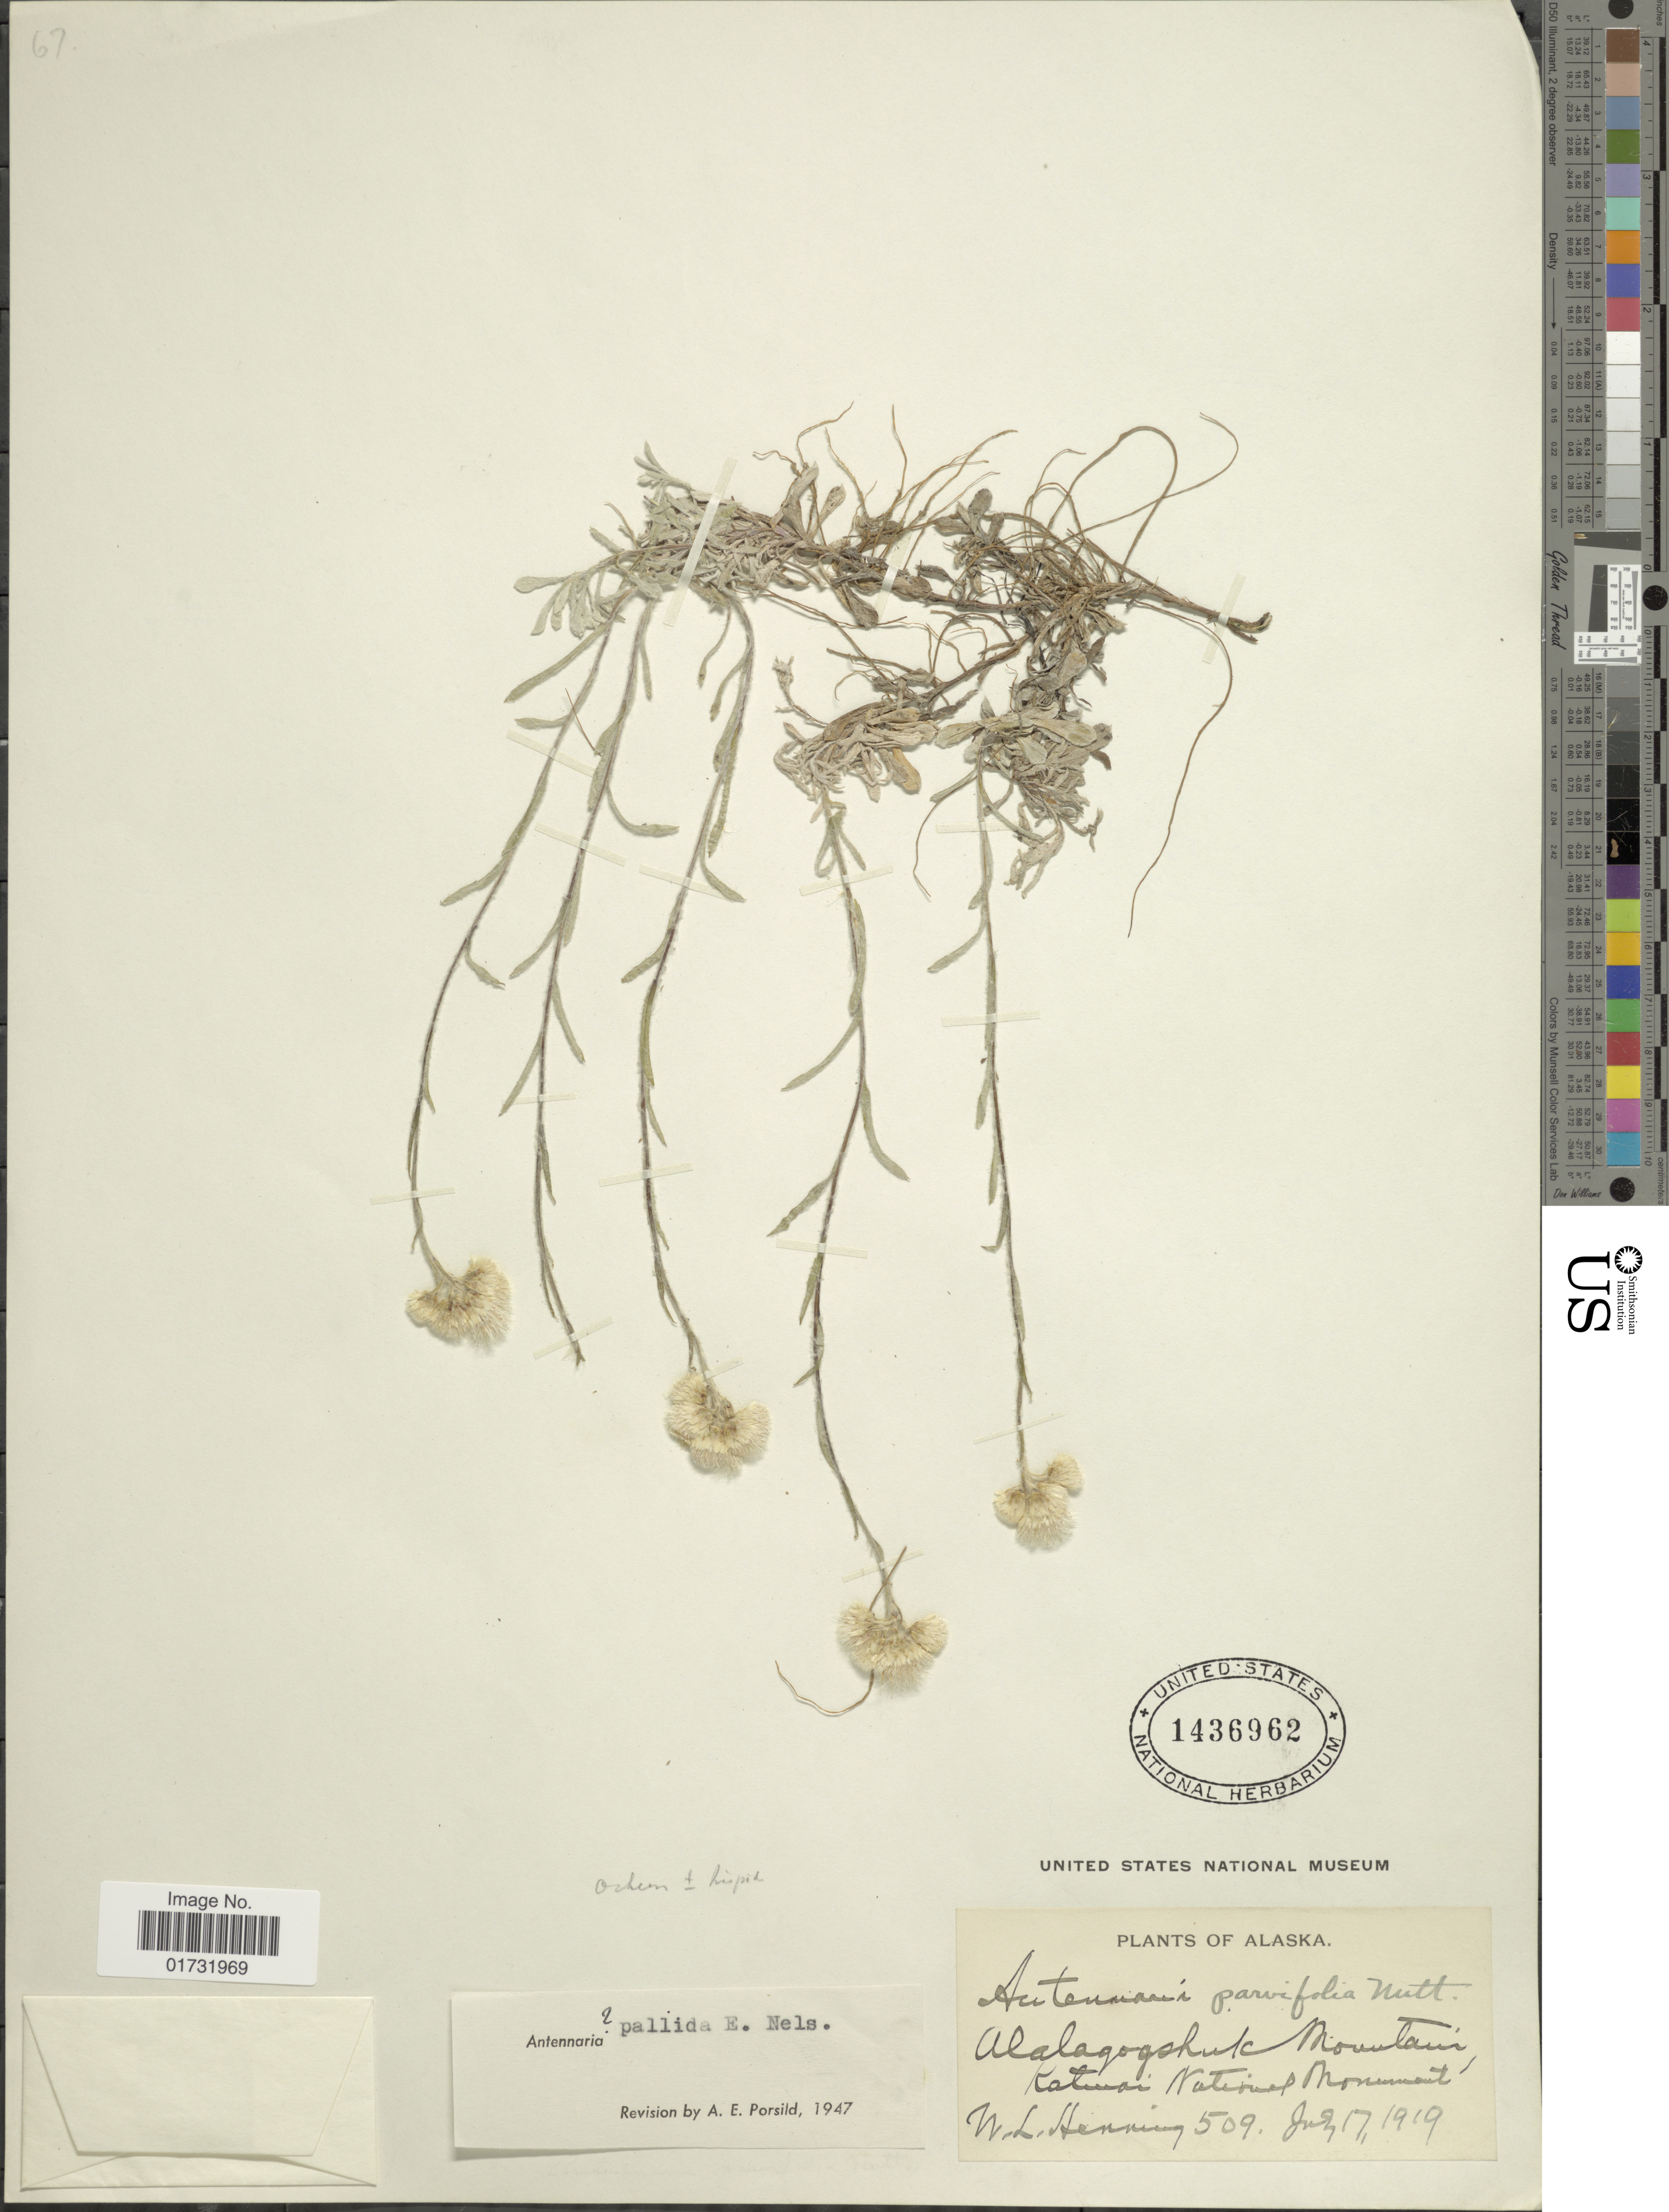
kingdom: Plantae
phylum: Tracheophyta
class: Magnoliopsida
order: Asterales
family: Asteraceae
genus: Antennaria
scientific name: Antennaria pallida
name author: E.E. Nelson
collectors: W. Henning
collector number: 509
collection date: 1919-07-17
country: United States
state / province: Alaska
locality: Alalaqogshuk Mountain. Katmai National Monument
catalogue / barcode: US 1436962